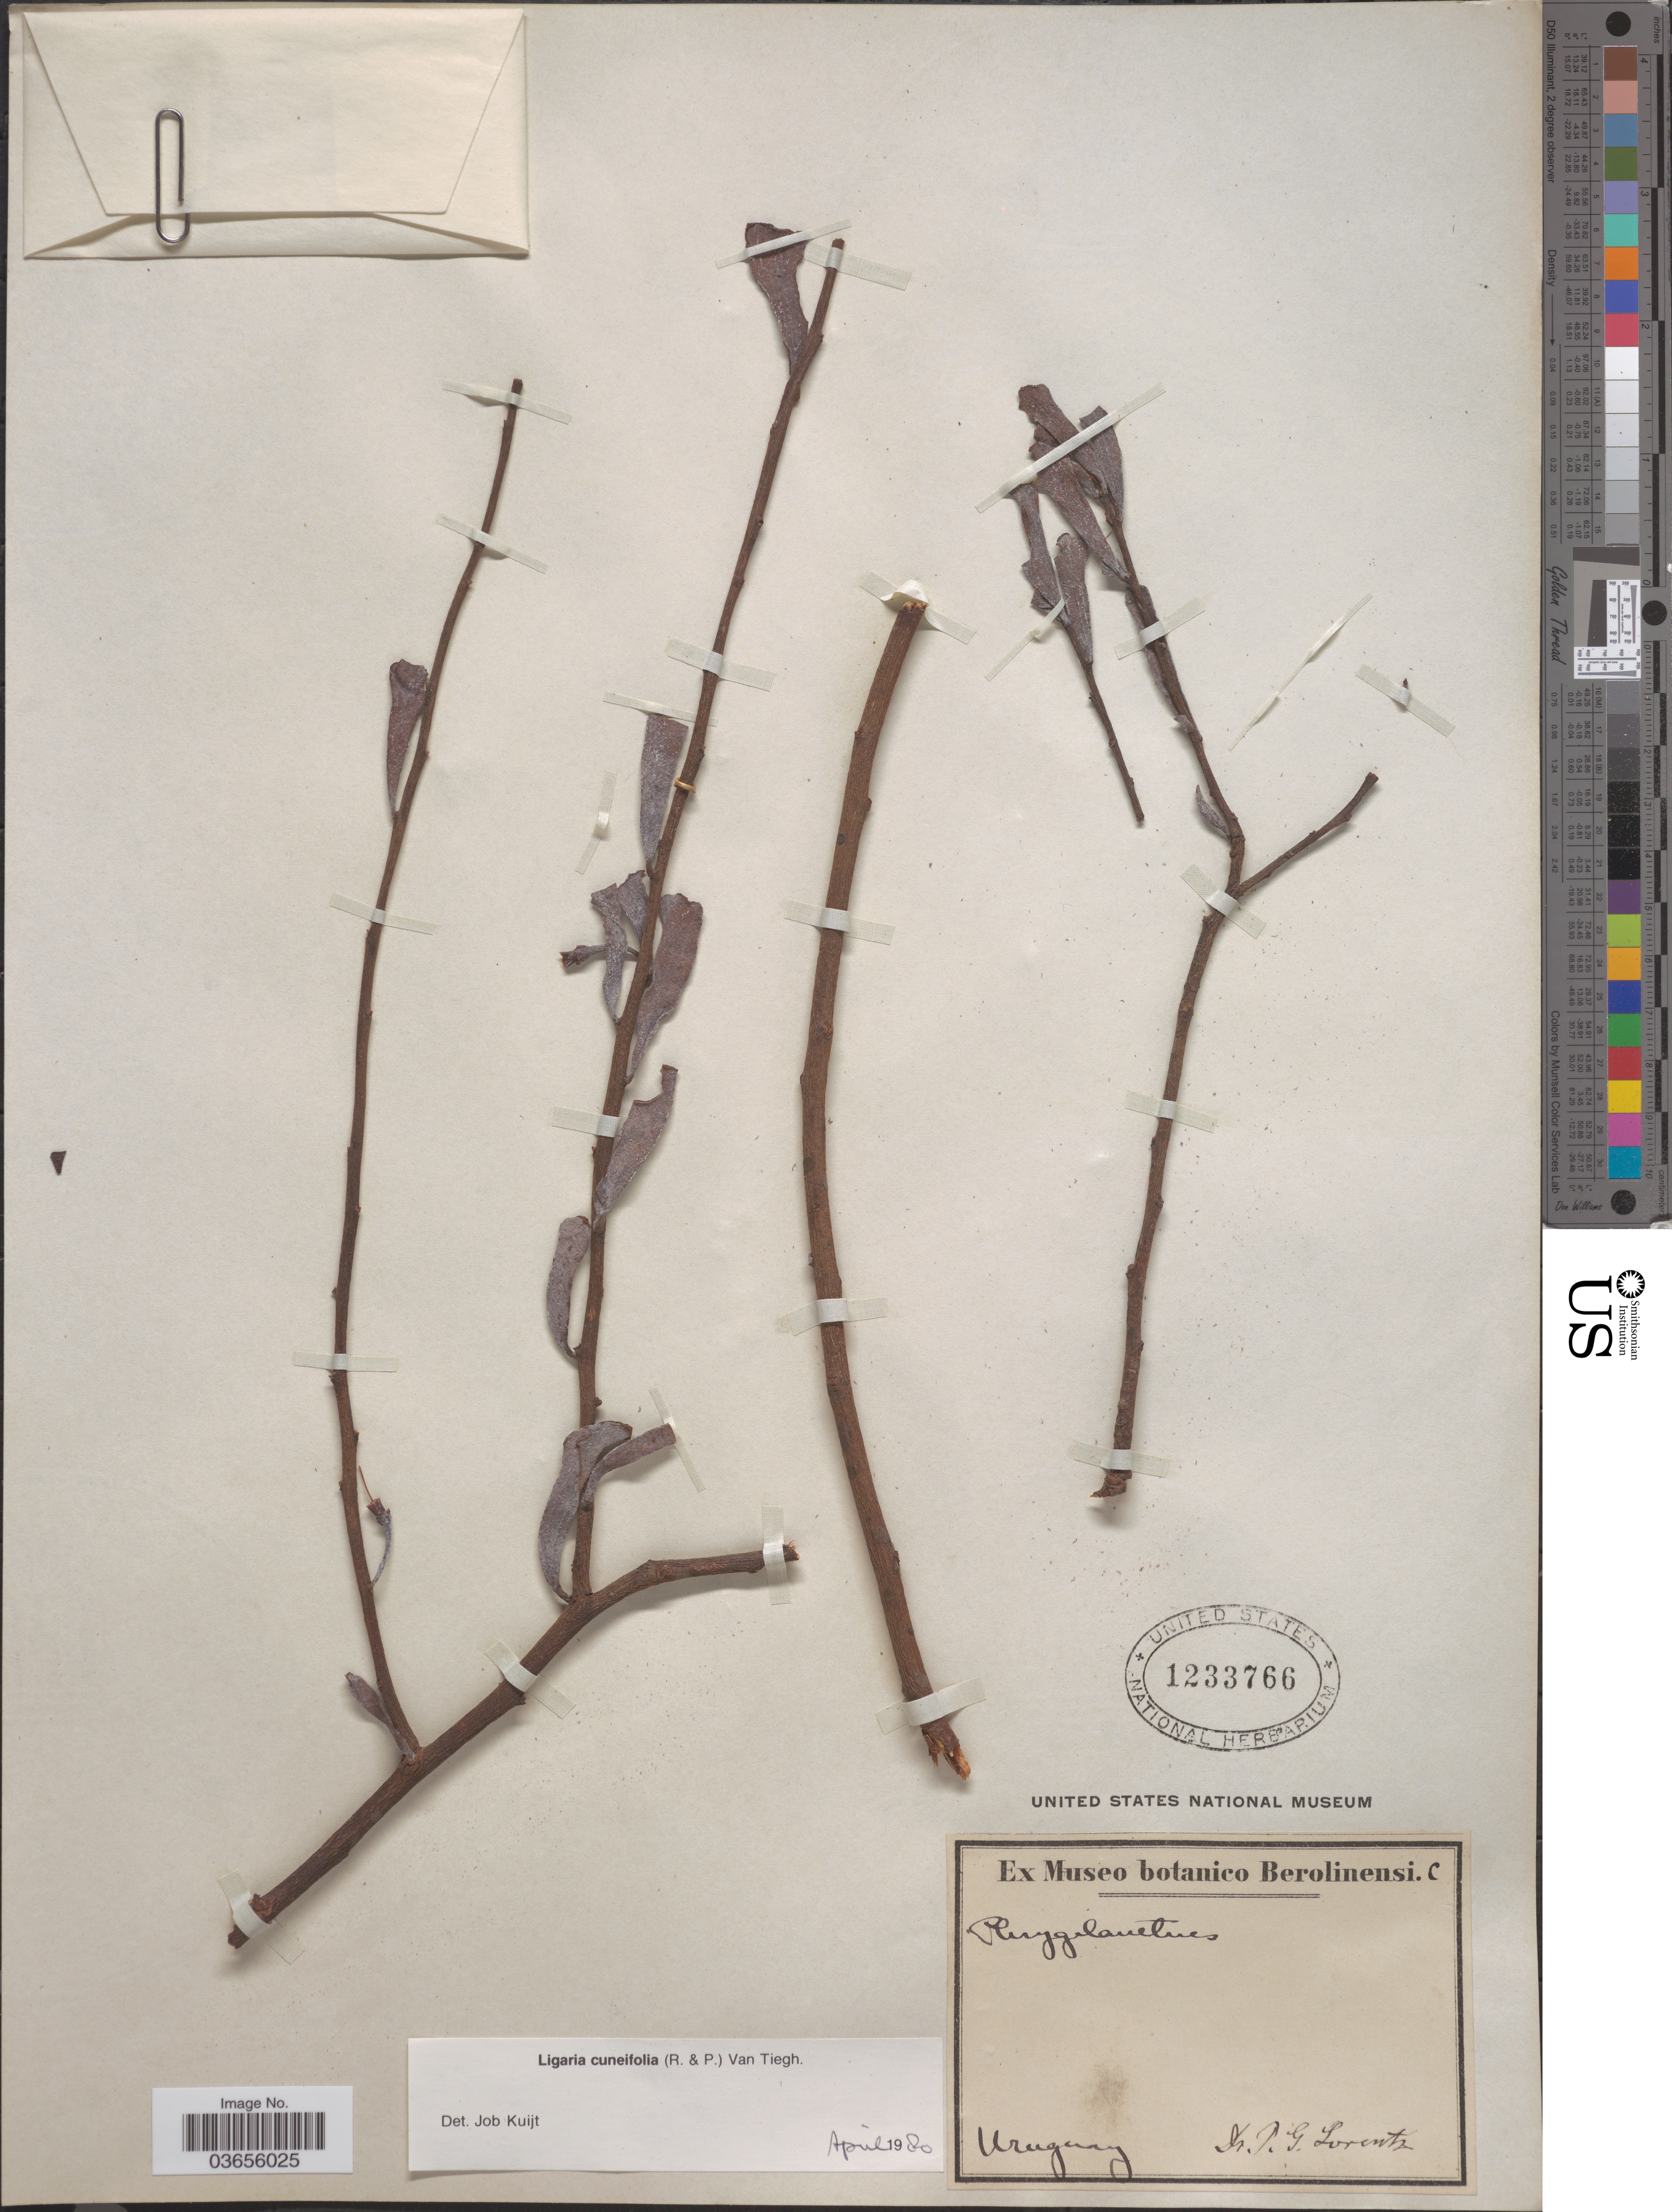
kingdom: Plantae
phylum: Tracheophyta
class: Magnoliopsida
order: Santalales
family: Loranthaceae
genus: Ligaria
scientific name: Ligaria cuneifolia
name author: (Ruiz & Pav.) Tiegh.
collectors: P. G. Lorentz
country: Uruguay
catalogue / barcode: US 1233766